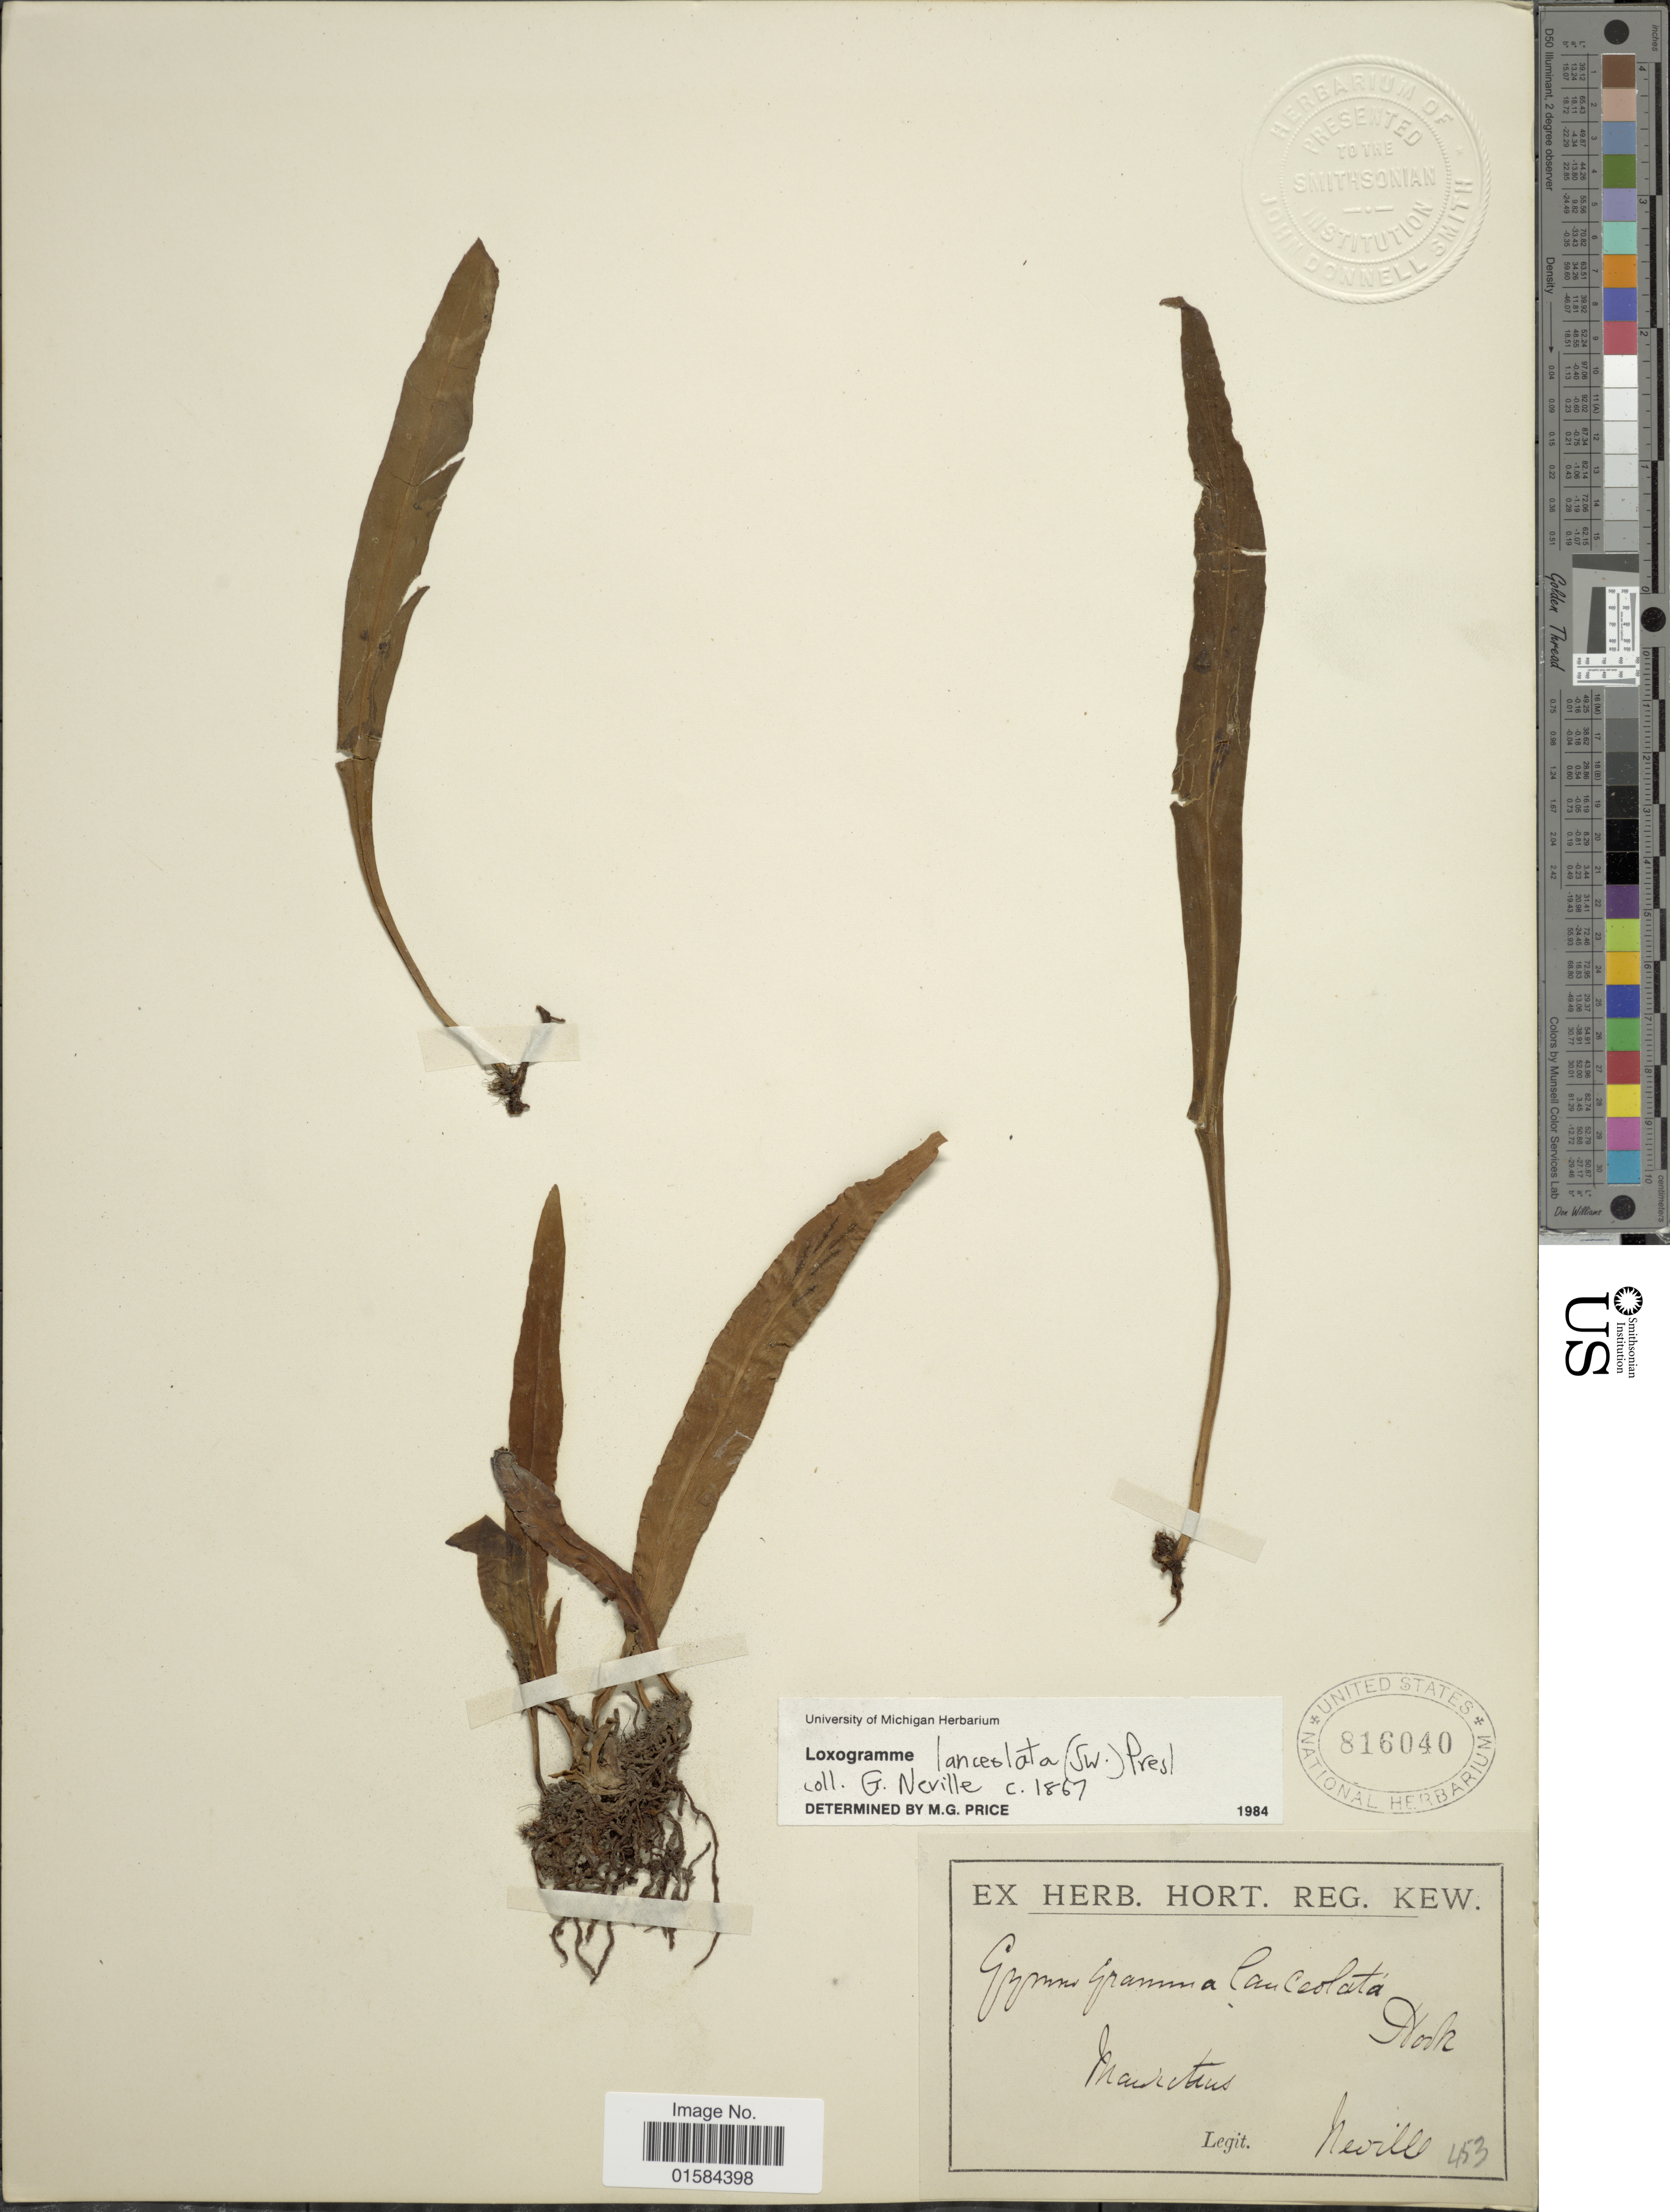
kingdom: Plantae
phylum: Tracheophyta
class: Polypodiopsida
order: Polypodiales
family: Polypodiaceae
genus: Loxogramme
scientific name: Loxogramme lanceolata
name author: (Sw.) C. Presl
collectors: Neville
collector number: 453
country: Mauritius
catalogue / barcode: US 816040